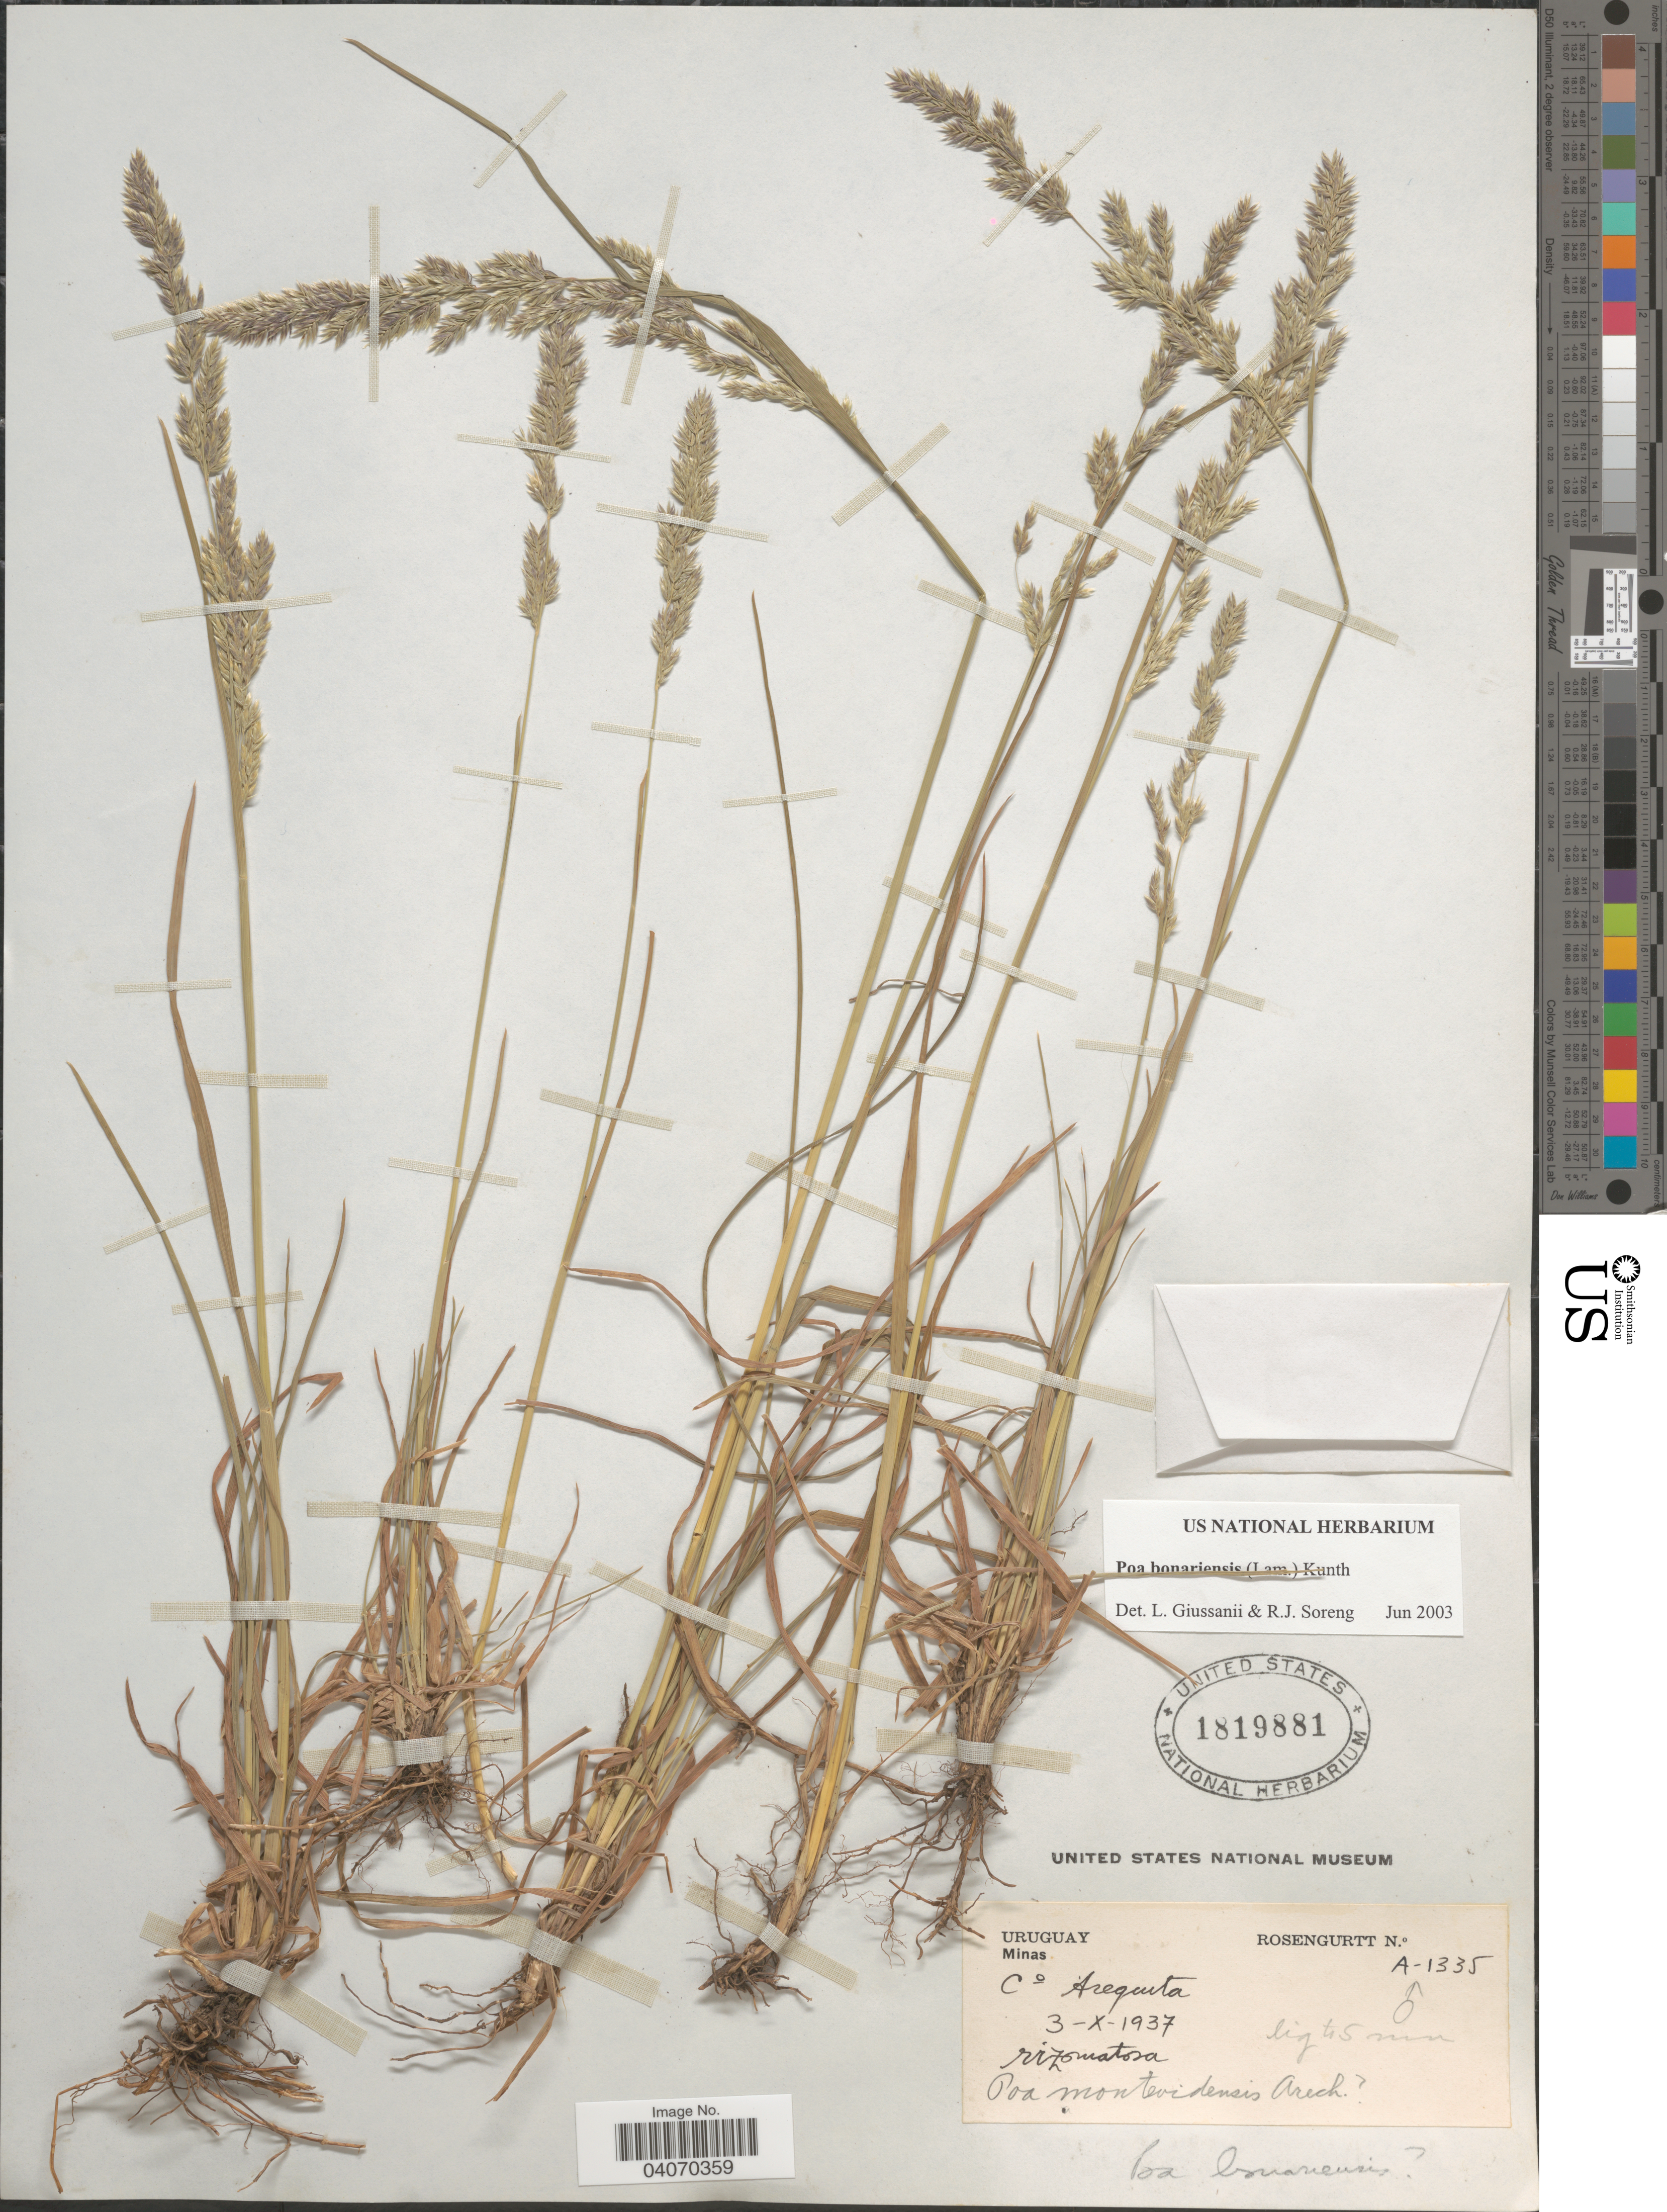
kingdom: Plantae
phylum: Tracheophyta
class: Liliopsida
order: Poales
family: Poaceae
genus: Poa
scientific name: Poa bonariensis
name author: (Lam.) Kunth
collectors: Rosengurtt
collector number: A-1335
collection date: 1937-10-03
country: Uruguay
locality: Minas. C° Arequita.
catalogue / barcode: US 1819881